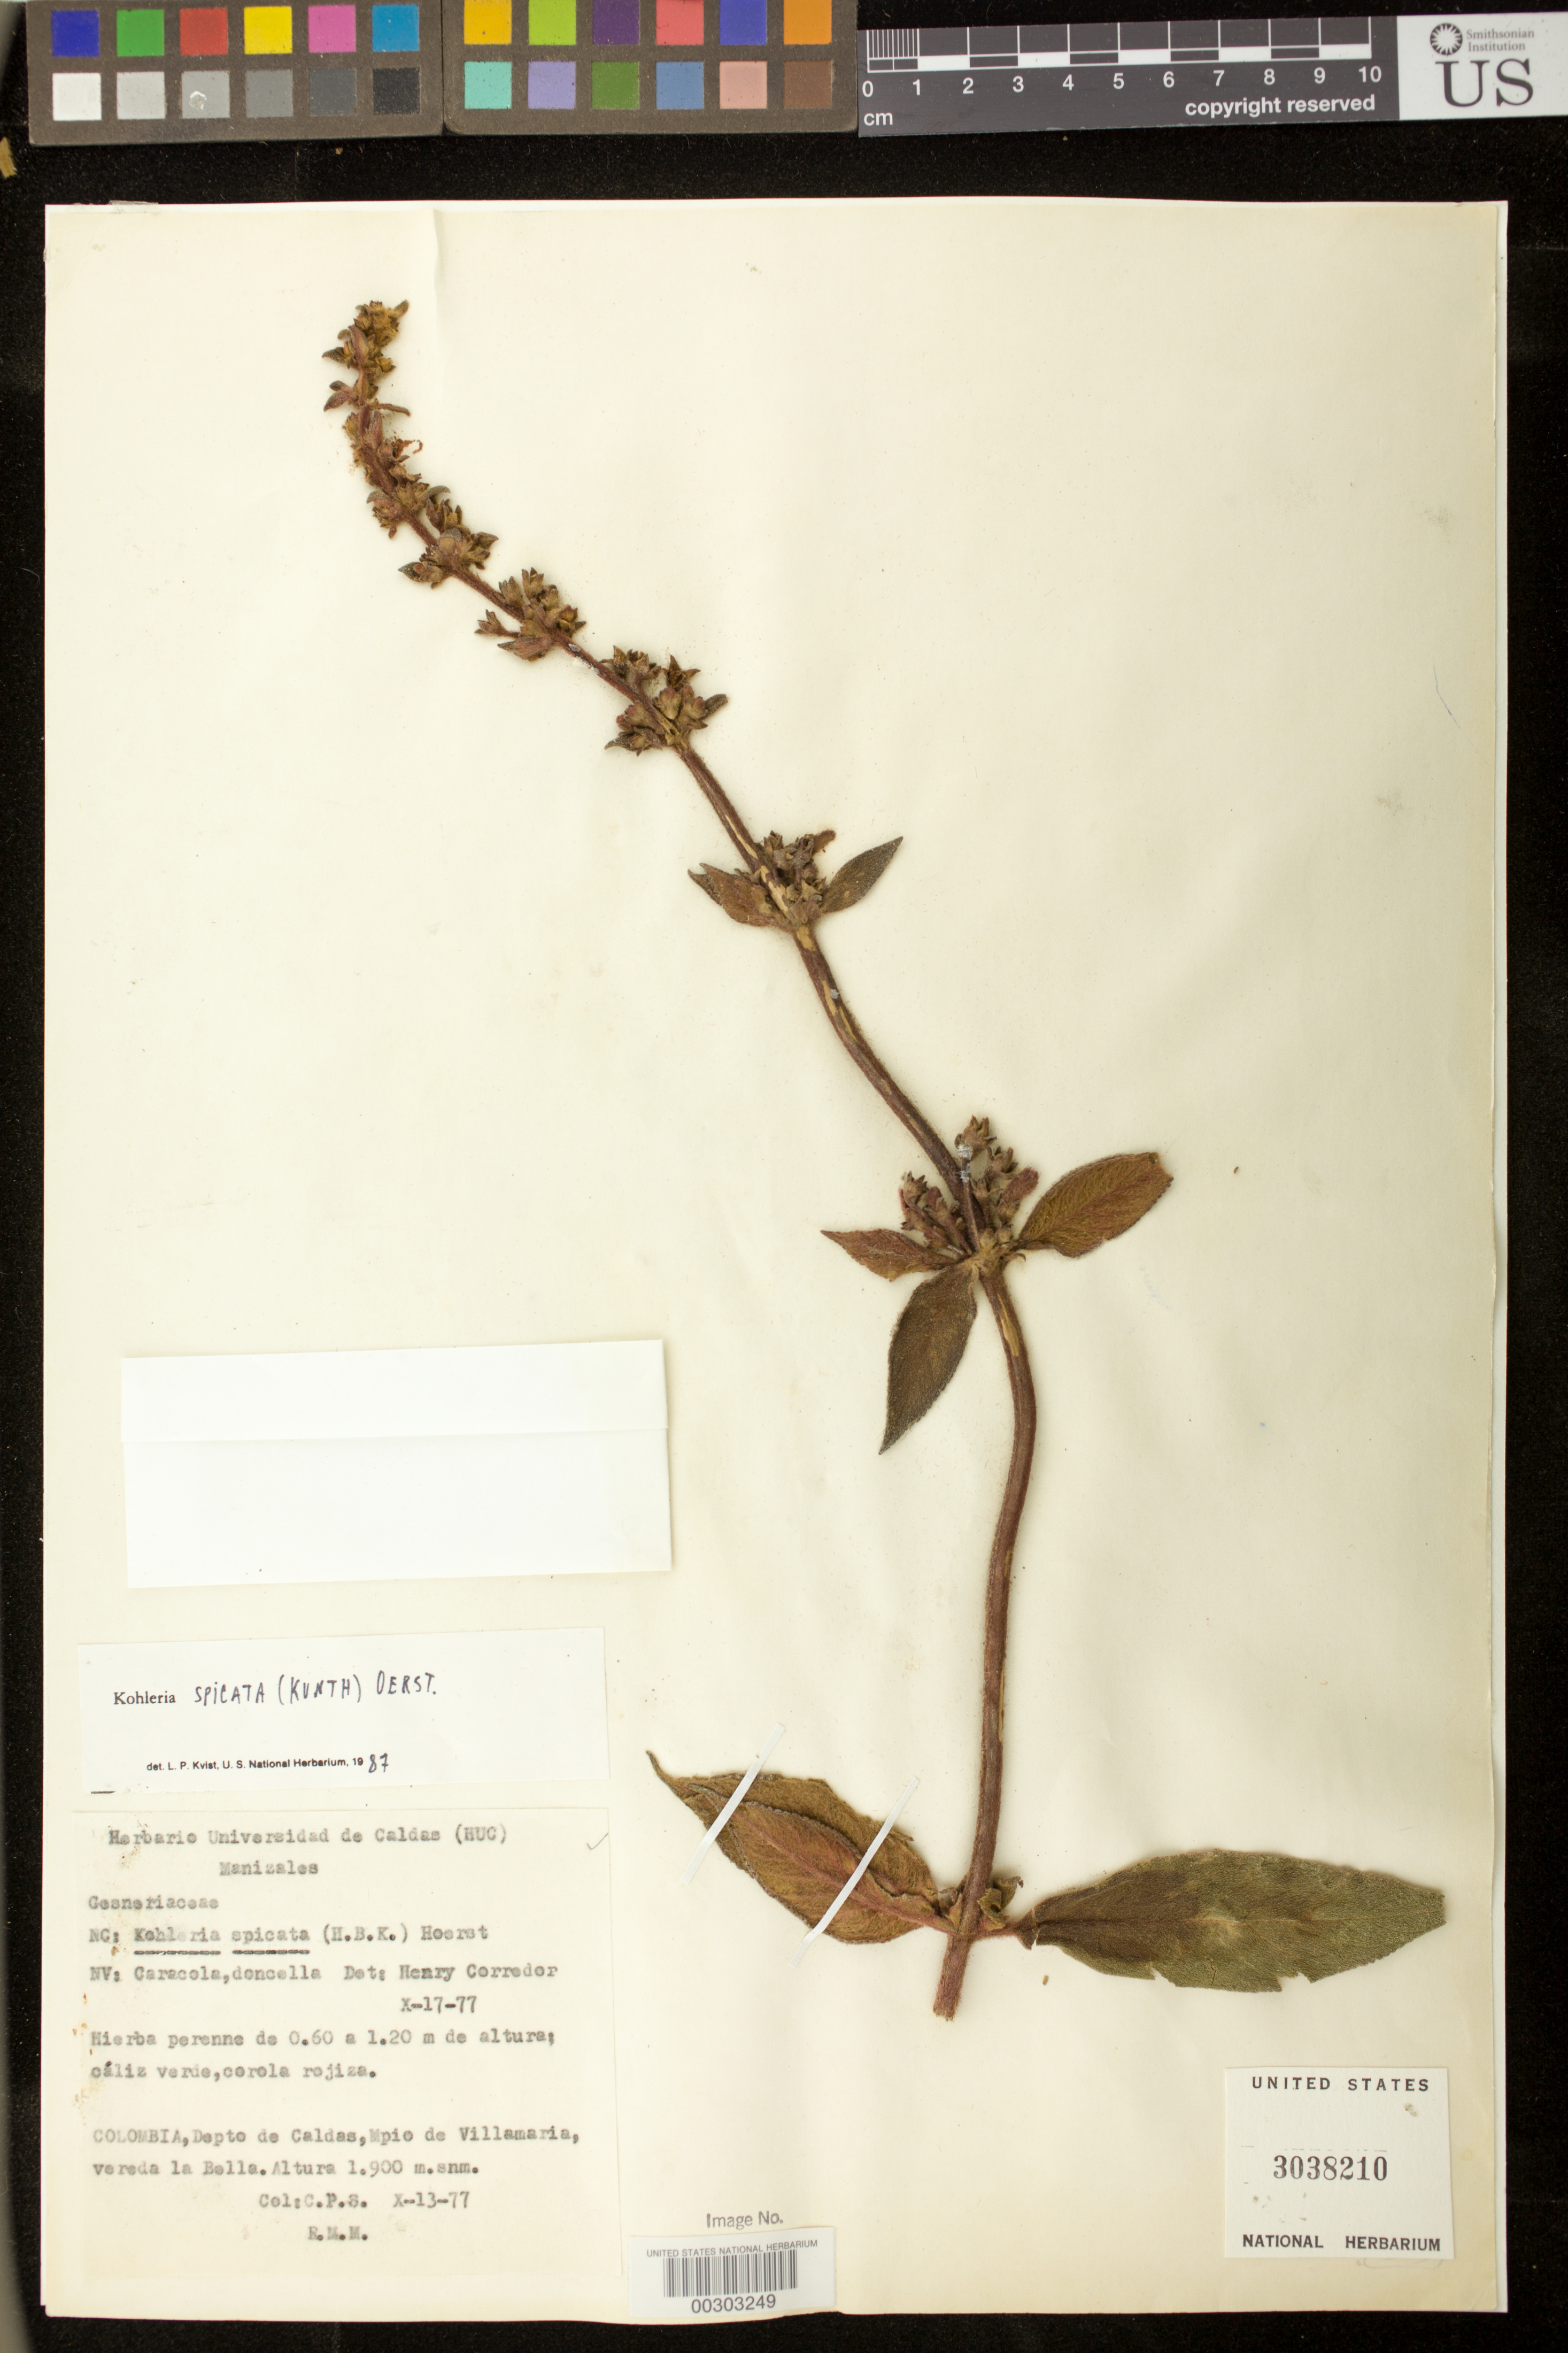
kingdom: Plantae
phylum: Tracheophyta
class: Magnoliopsida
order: Lamiales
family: Gesneriaceae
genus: Kohleria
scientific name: Kohleria spicata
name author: (Kunth) Oerst.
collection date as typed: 13 Oct 1977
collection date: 1977-10-13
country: Colombia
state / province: Caldas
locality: Mun. of Villamaria, La Bella path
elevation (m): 1900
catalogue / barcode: US 3038210